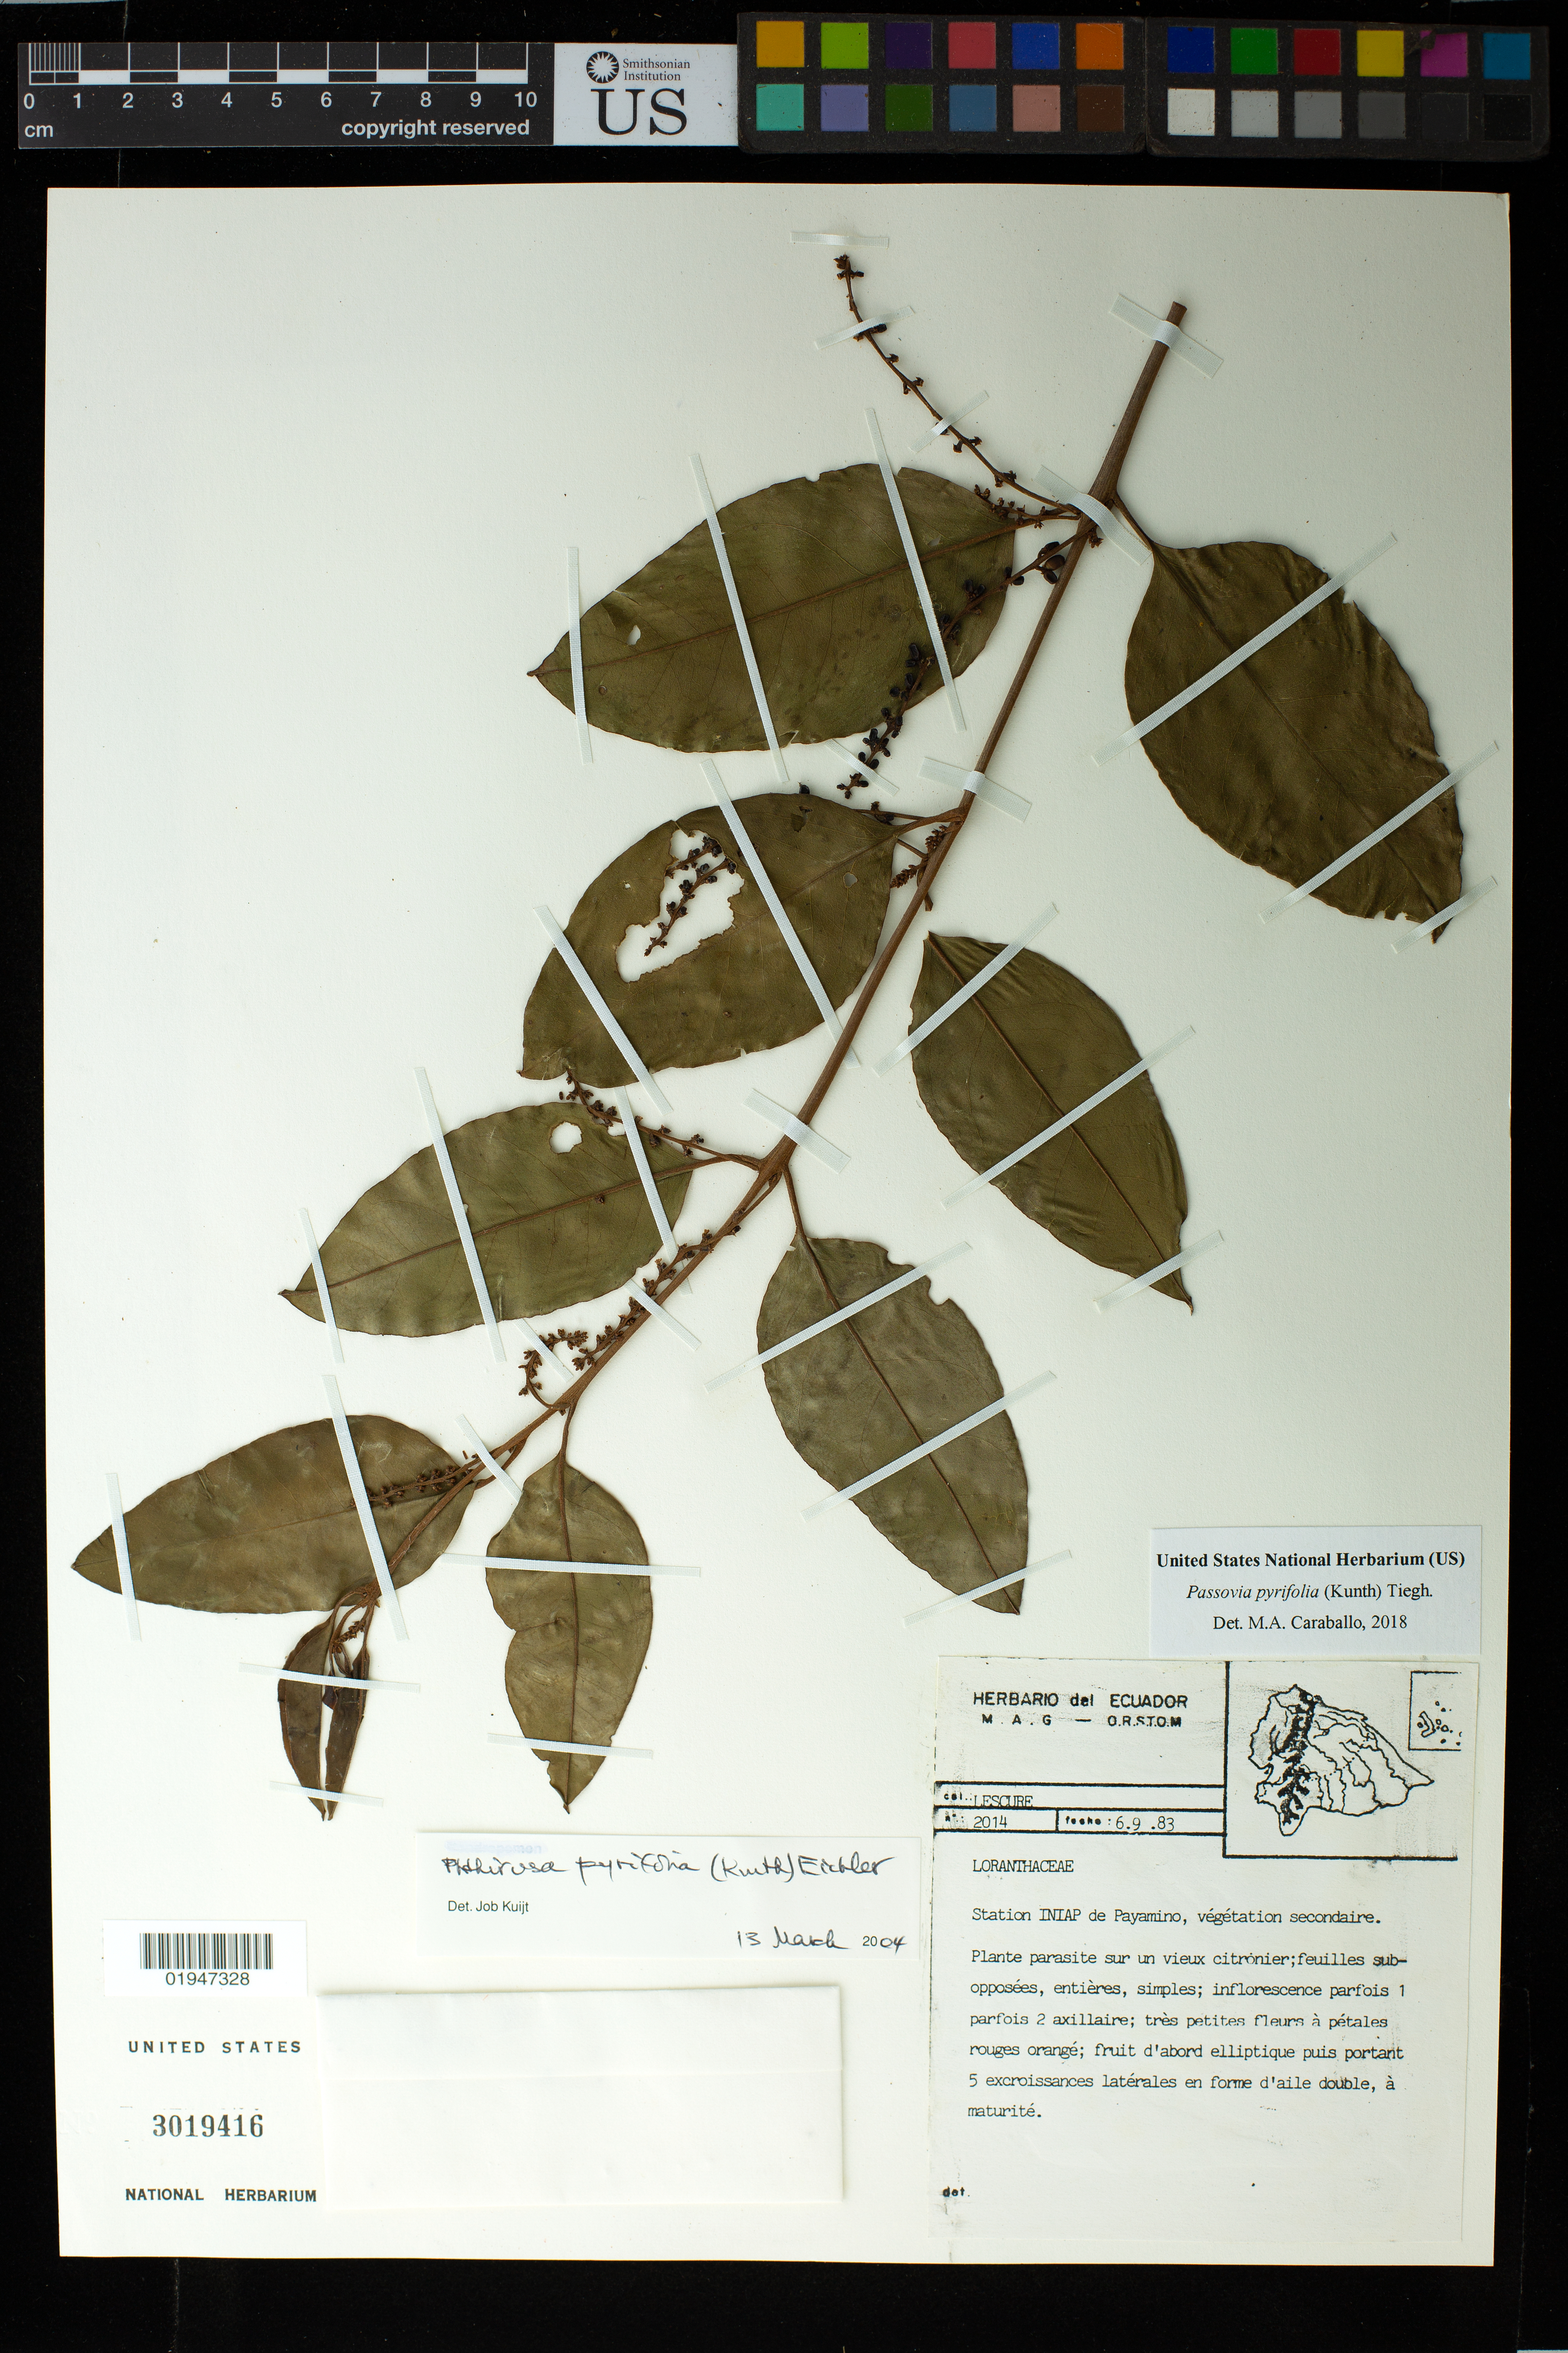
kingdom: Plantae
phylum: Tracheophyta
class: Magnoliopsida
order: Santalales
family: Loranthaceae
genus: Passovia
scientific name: Passovia pyrifolia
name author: (Kunth) Tiegh.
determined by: Caraballo-Ortiz, Marcos A., (MISS), University of Mississippi (UNITED STATES)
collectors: -. Lescure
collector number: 2014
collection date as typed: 6.9.83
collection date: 1983-09-06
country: Ecuador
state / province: Orellana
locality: Station INIAP de Payamino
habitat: Végétation secondaire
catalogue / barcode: US 3019416